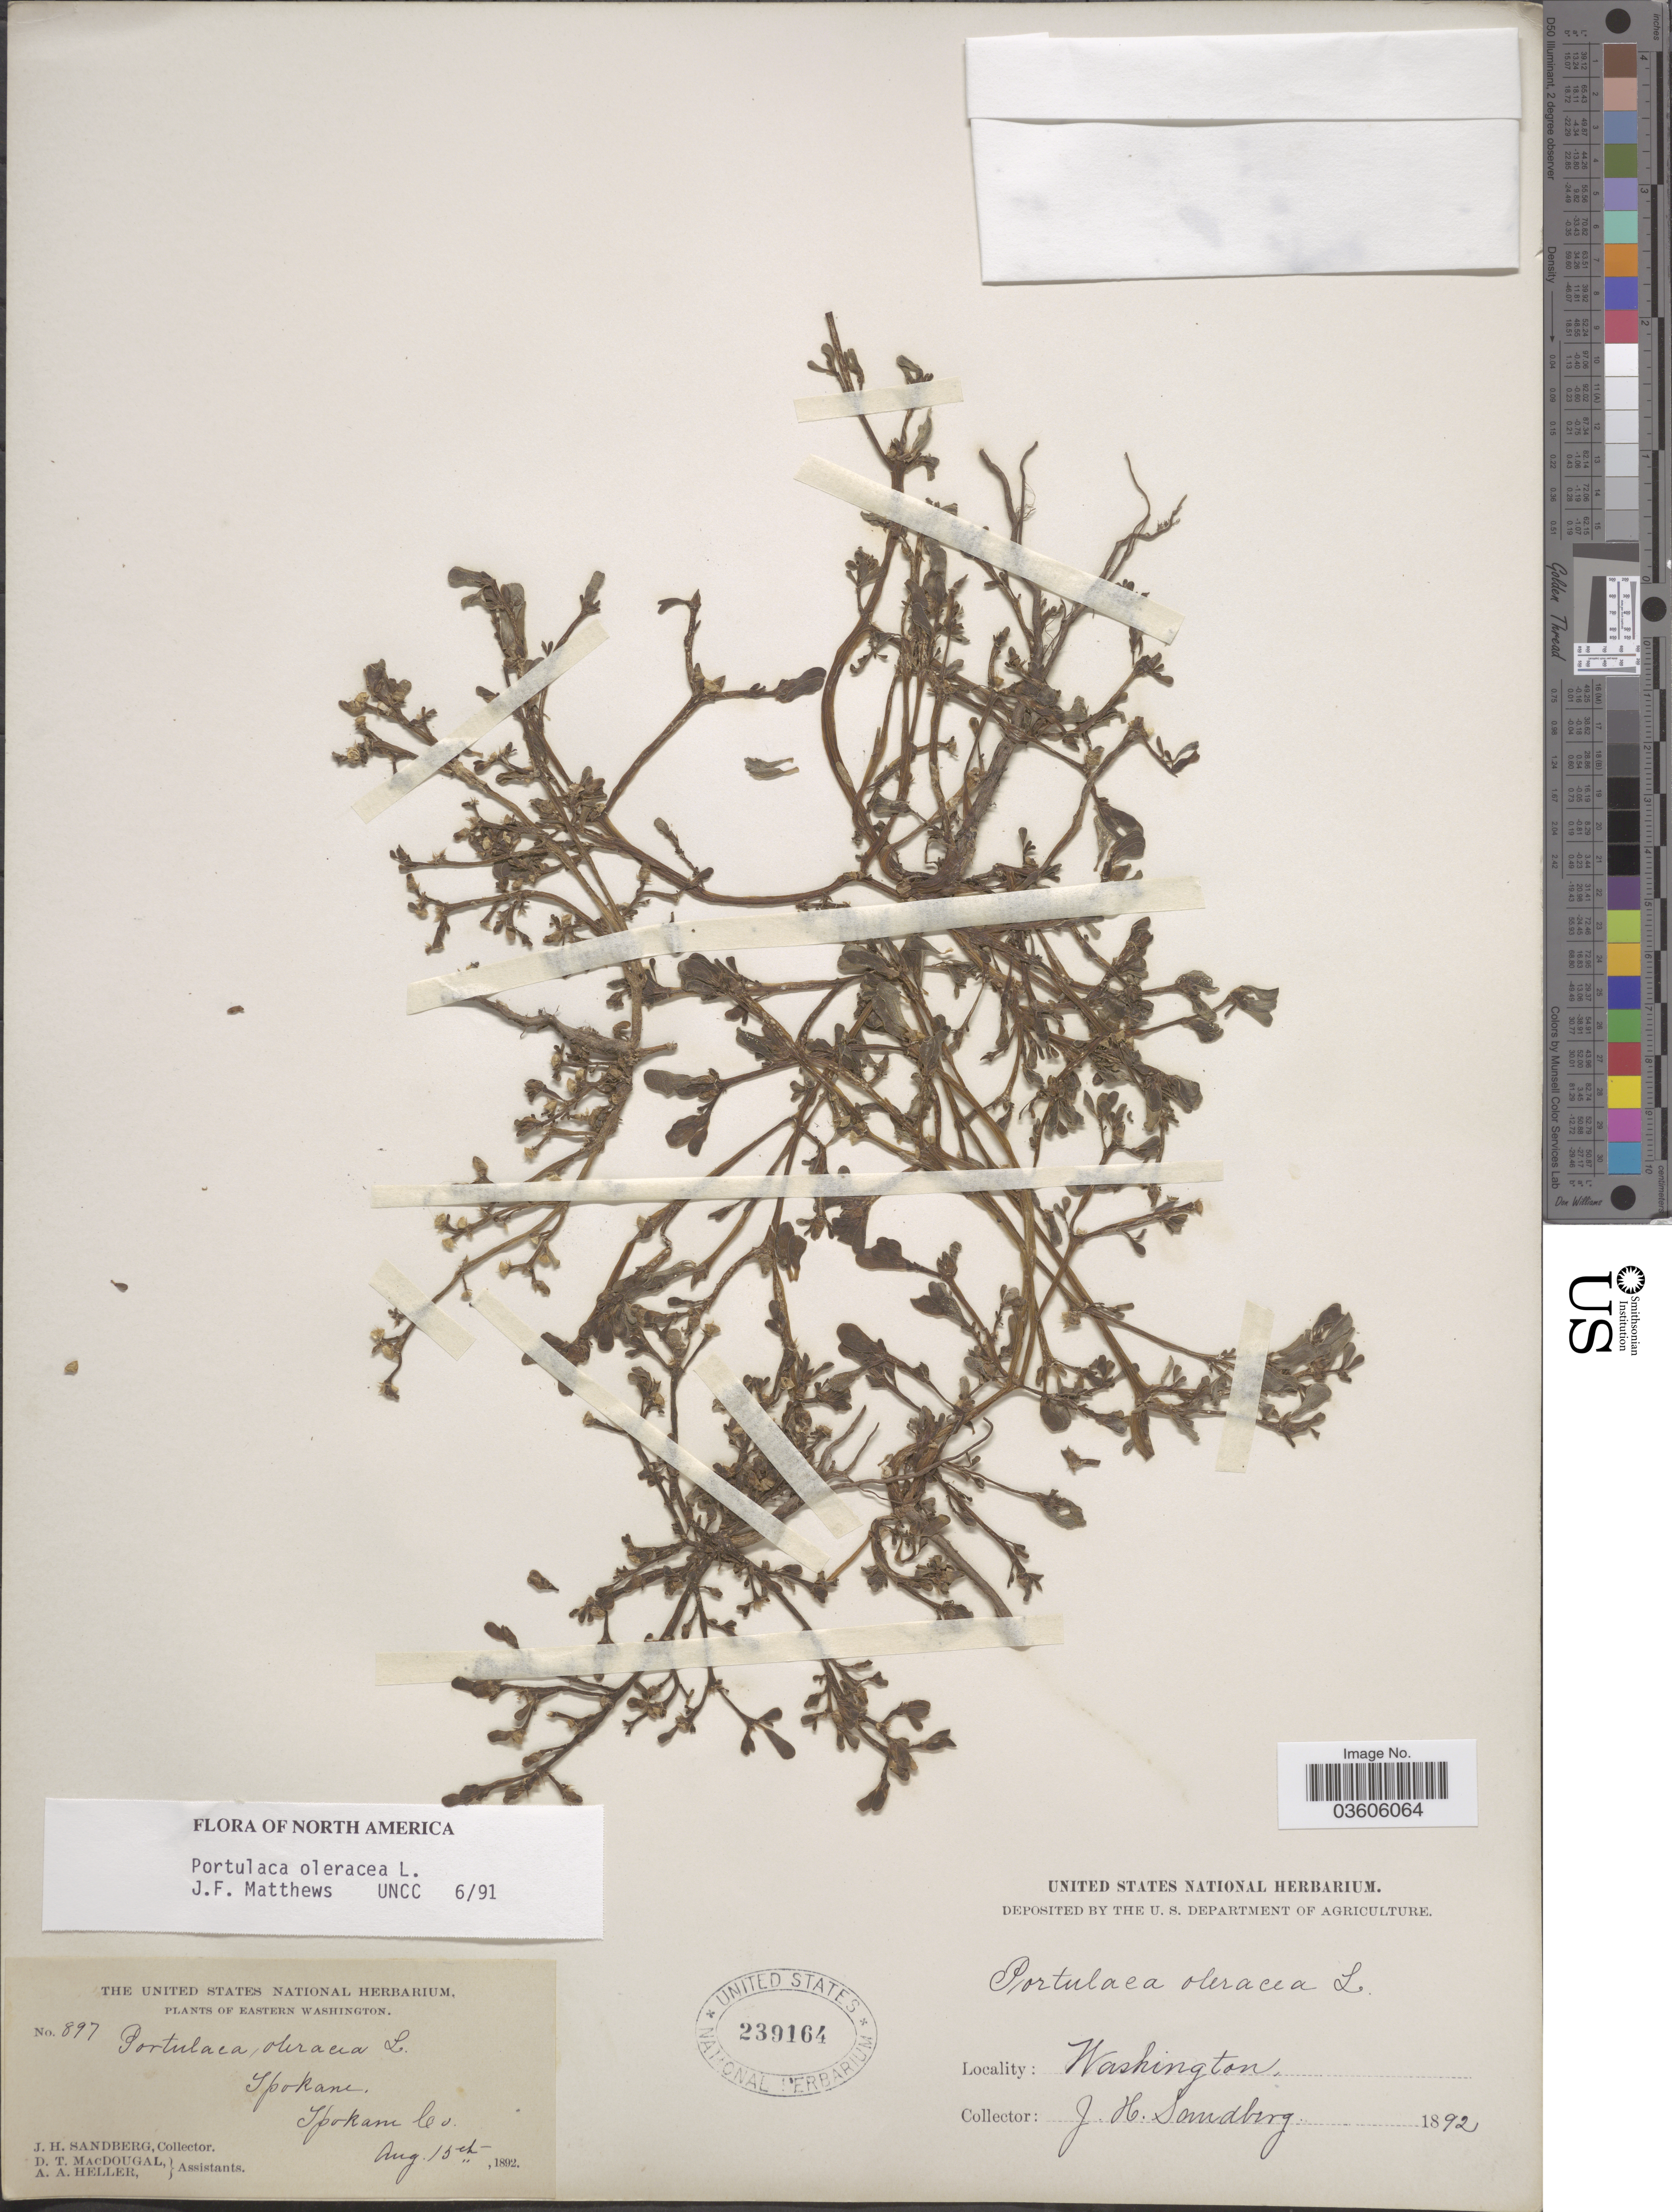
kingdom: Plantae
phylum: Tracheophyta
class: Magnoliopsida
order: Caryophyllales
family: Portulacaceae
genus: Portulaca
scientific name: Portulaca oleracea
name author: L.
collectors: J. H. Sandberg, D. T. MacDougal & A. A. Heller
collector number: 897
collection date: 1892-08-15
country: United States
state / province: Washington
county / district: Spokane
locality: Eastern Washington. Spokane, Spokane Co.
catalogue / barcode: US 239164